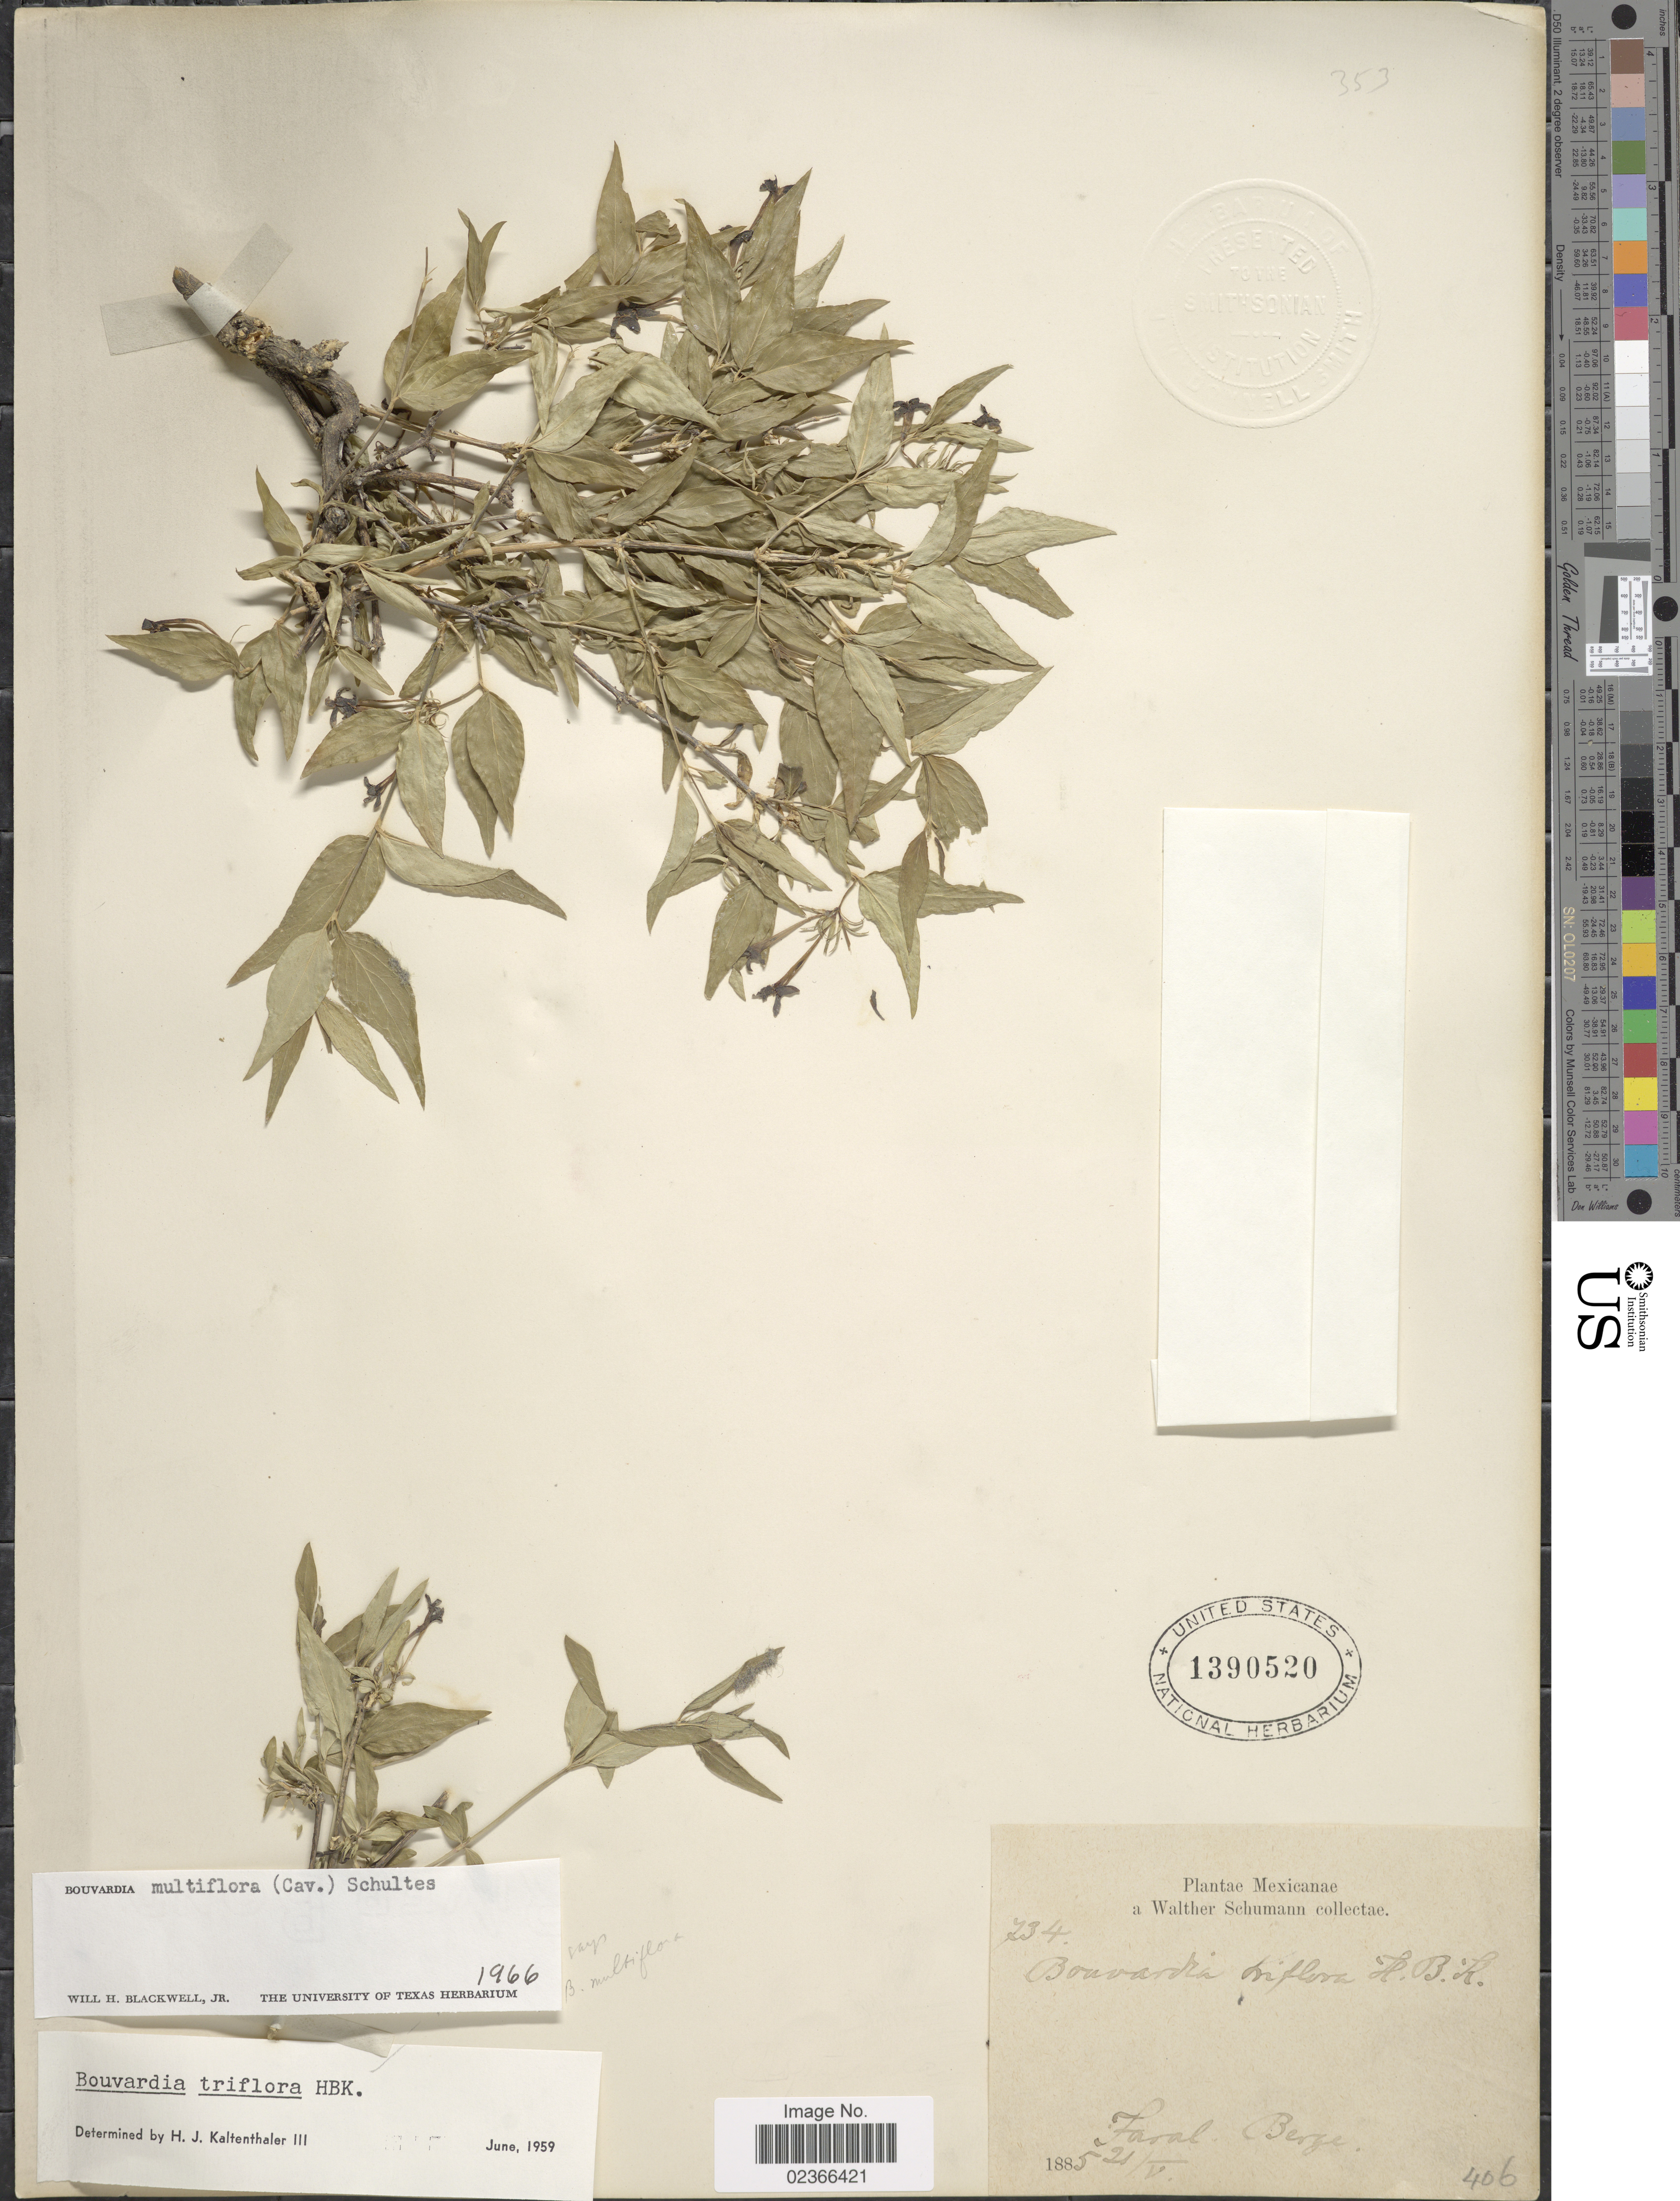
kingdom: Plantae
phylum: Tracheophyta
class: Magnoliopsida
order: Gentianales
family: Rubiaceae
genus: Bouvardia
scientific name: Bouvardia multiflora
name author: (Cav.) Schult.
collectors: W. Schumann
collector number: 734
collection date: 1885-05-21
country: Mexico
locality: Farol. Berge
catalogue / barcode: US 1390520